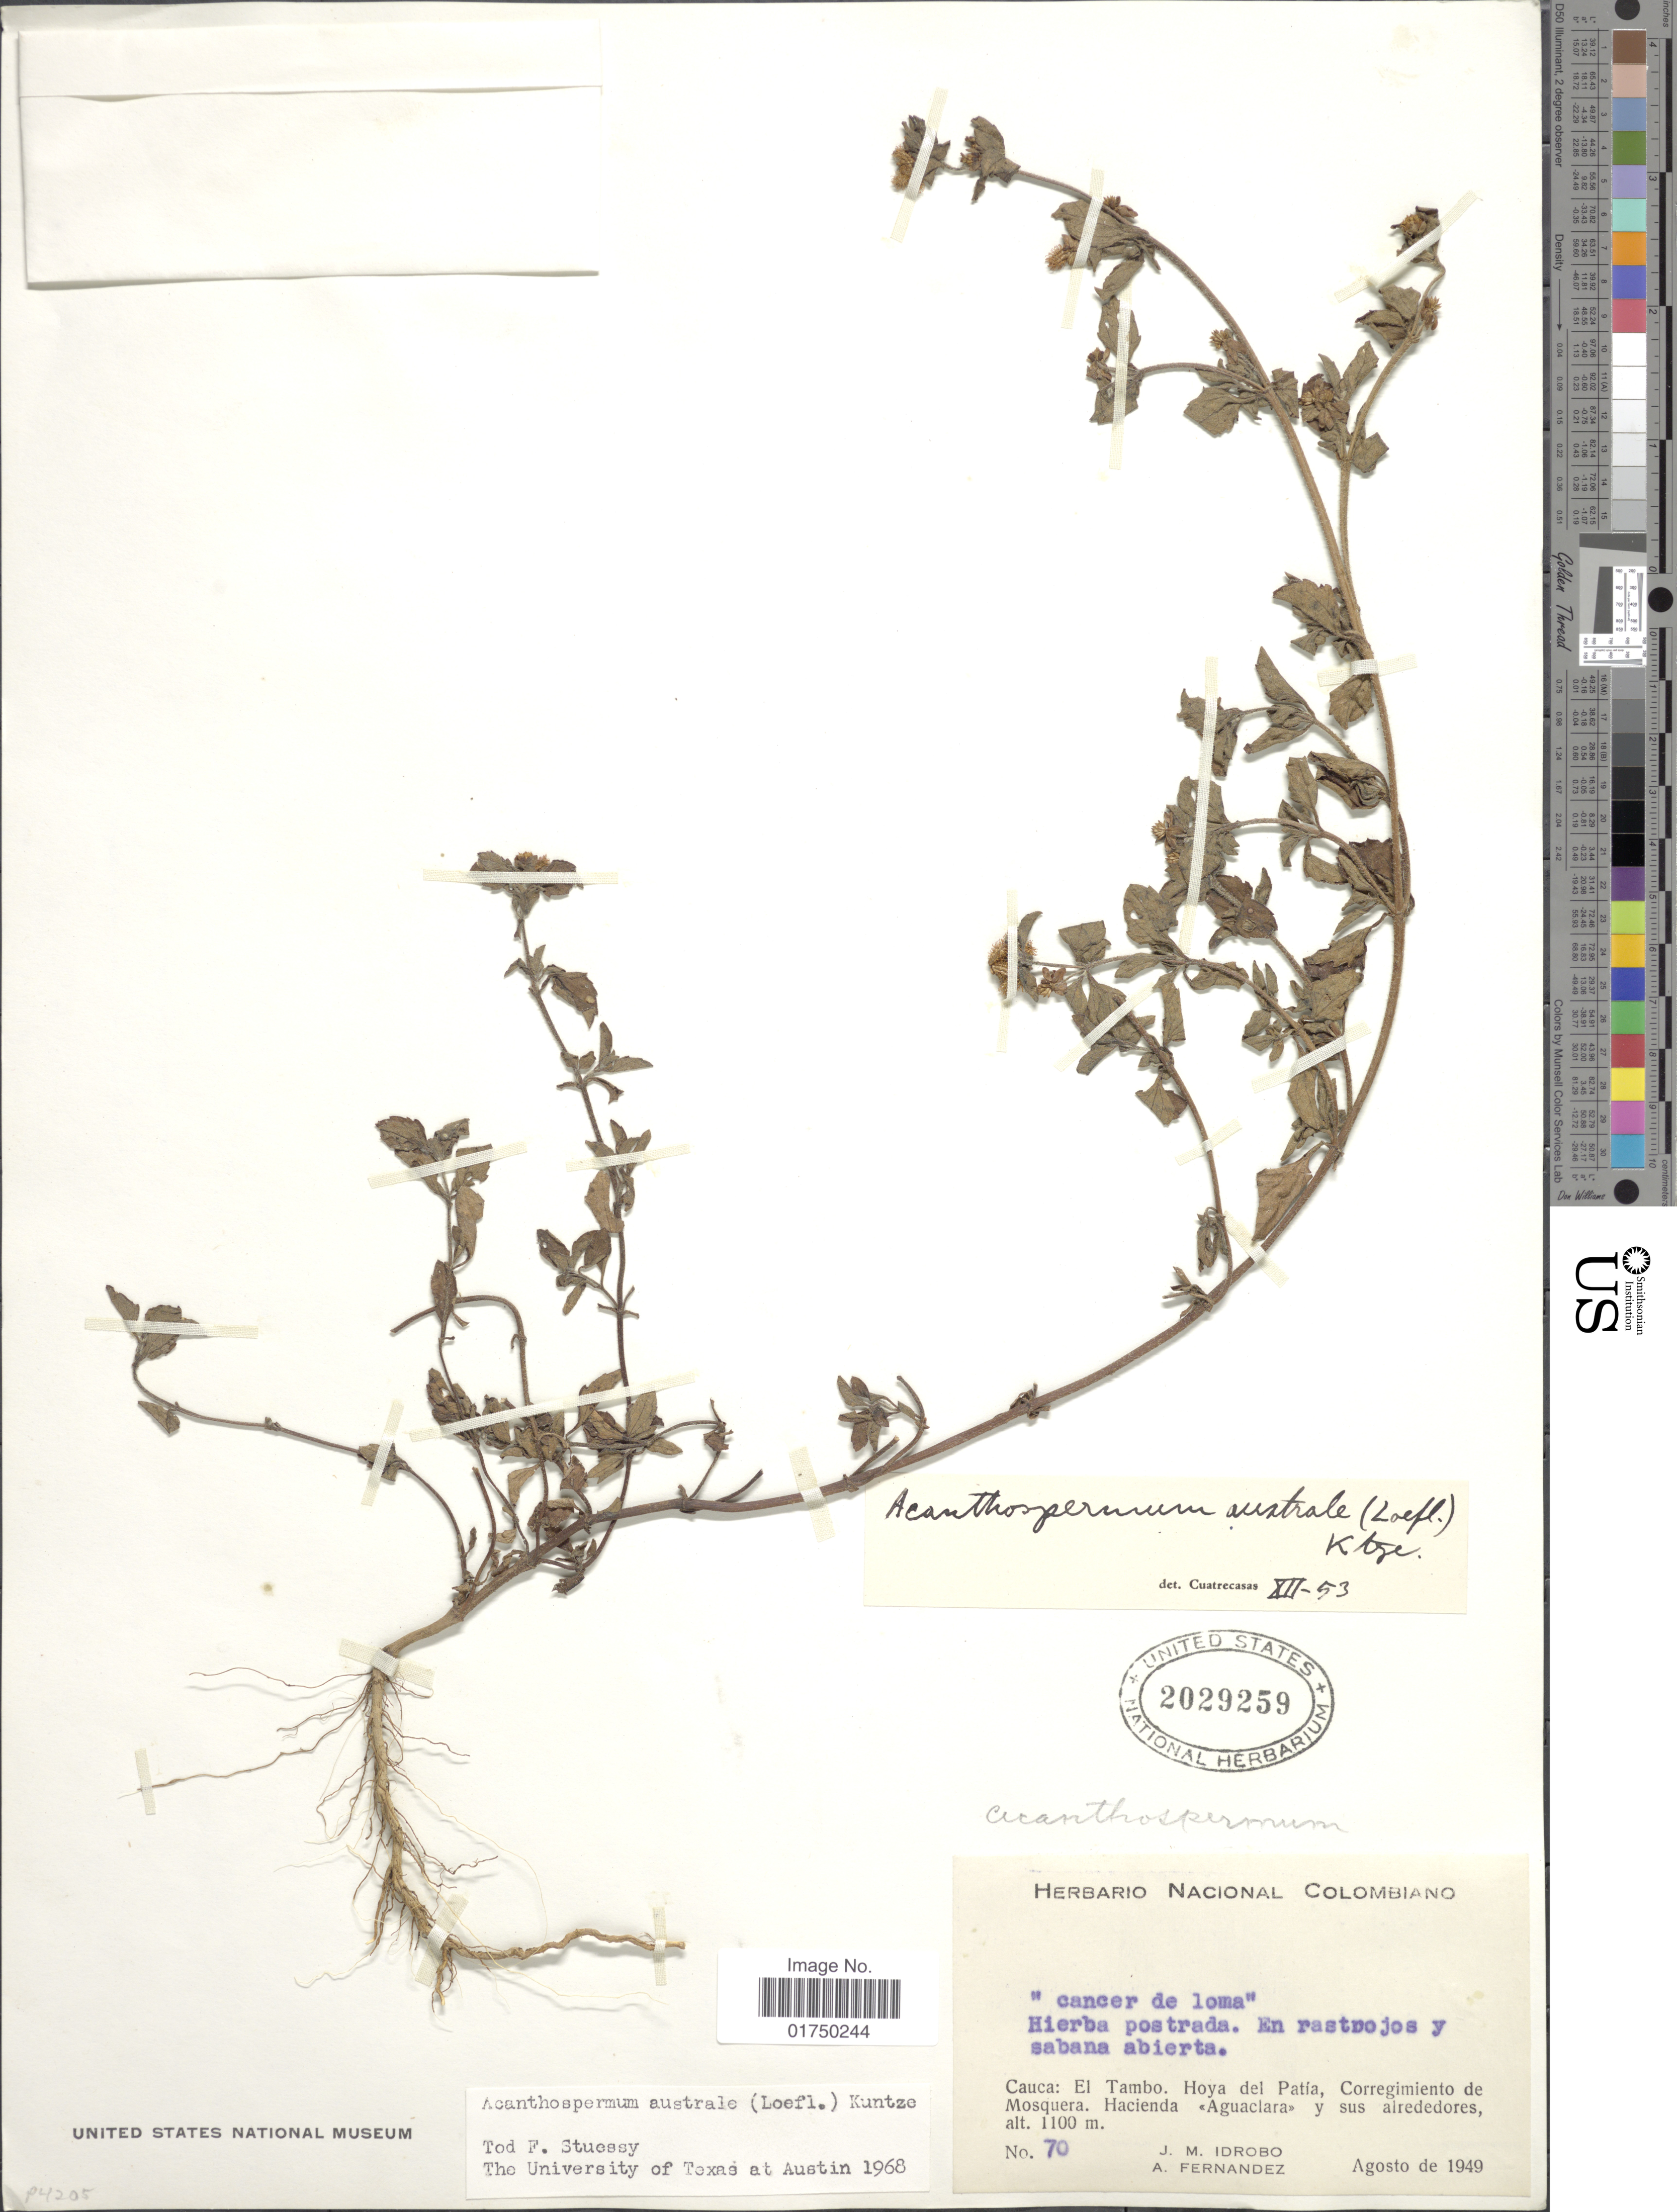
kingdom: Plantae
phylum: Tracheophyta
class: Magnoliopsida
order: Asterales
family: Asteraceae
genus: Acanthospermum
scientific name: Acanthospermum australe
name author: (Loefl.) Kuntze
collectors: J. M. Idrobo & A. Fernandez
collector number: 70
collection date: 1949-08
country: Colombia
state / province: Cauca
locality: Cauca: El Tambo. Hoya del Patía, Corregimiento de Mosquera. Hacienda <Aguaclara> y sus alrededores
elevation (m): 1100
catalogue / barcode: US 2029259